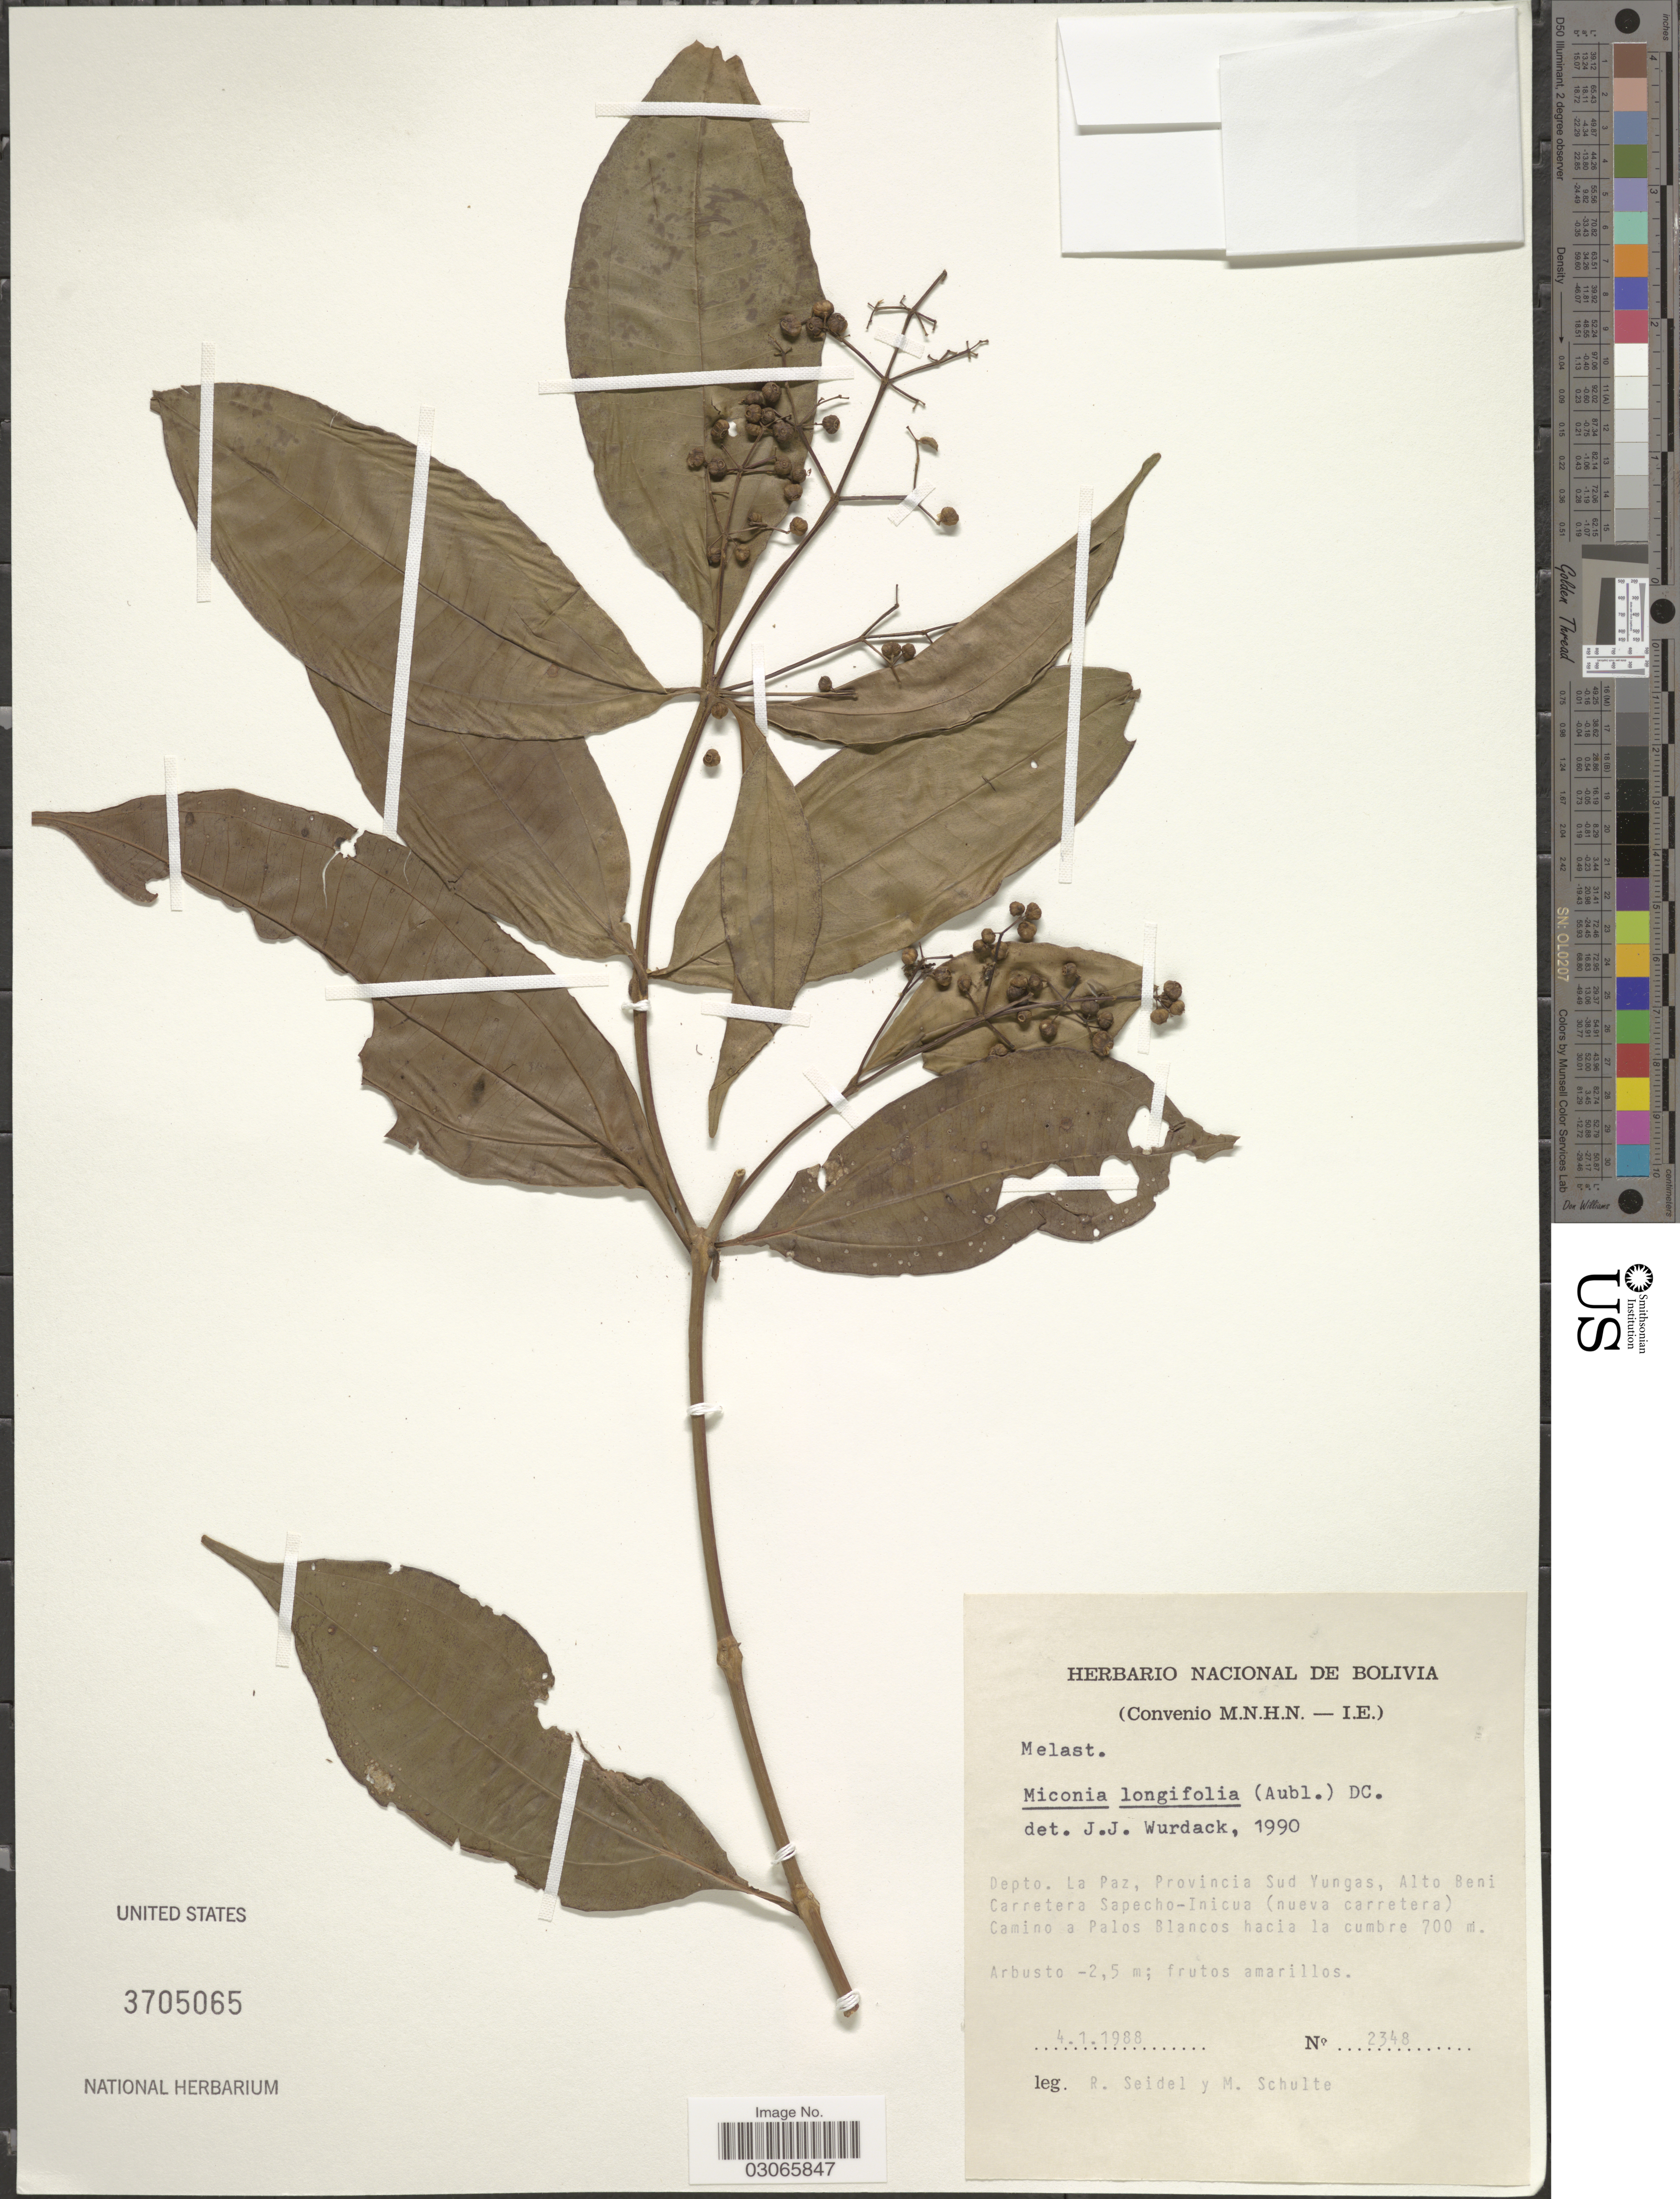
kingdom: Plantae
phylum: Tracheophyta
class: Magnoliopsida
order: Myrtales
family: Melastomataceae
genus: Miconia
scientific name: Miconia longifolia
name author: (Aubl.) DC.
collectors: R. Seidel & M. Schulte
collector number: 2348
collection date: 1988-01-04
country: Bolivia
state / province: La Paz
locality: Depto. La Paz, Provincia Sud Yungas, Alto Beni Carretera Sapecho-Inicua (nueva carretera). Camino a Palos Blancos hacia la cumbre.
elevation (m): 700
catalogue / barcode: US 3705065